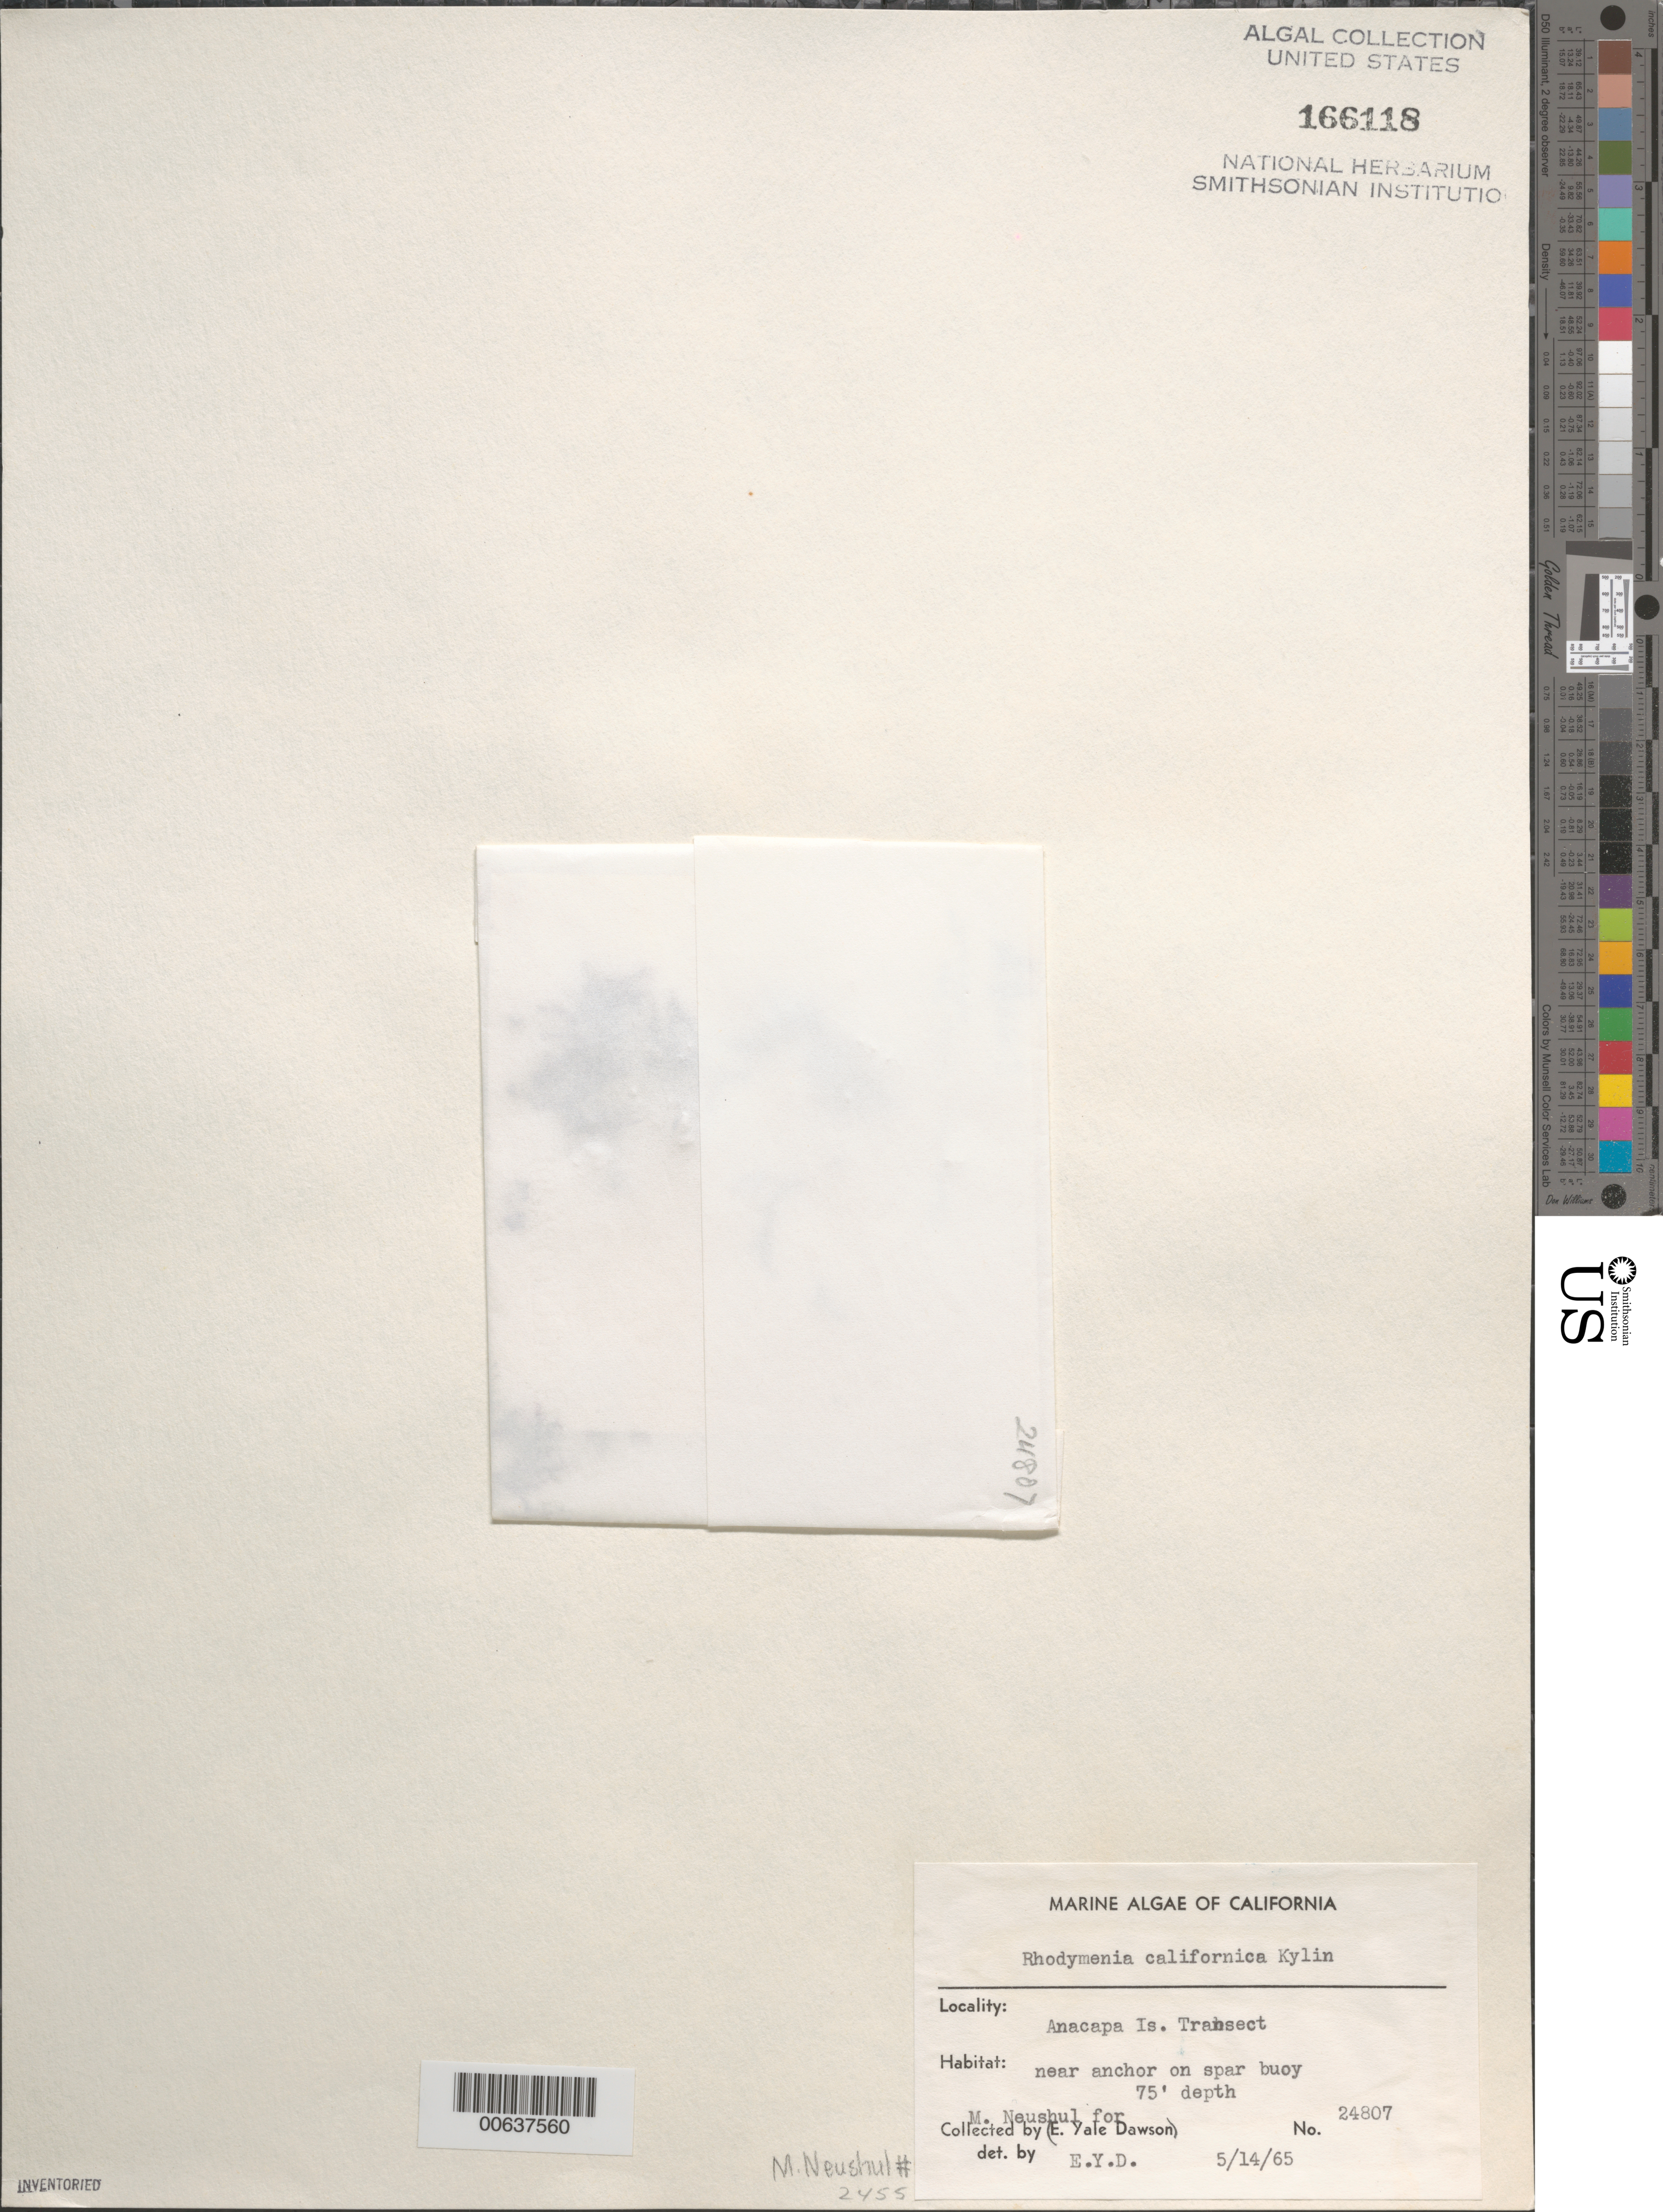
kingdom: Plantae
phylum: Rhodophyta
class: Florideophyceae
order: Rhodymeniales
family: Rhodymeniaceae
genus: Rhodymenia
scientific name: Rhodymenia californica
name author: Kylin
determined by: Dawson, E. Y.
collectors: M. Neushul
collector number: Neushul 2455 & EYD 24807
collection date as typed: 14 May 1965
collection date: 1965-05-14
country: United States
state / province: California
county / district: Ventura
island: Anacapa Island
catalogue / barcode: US 166118